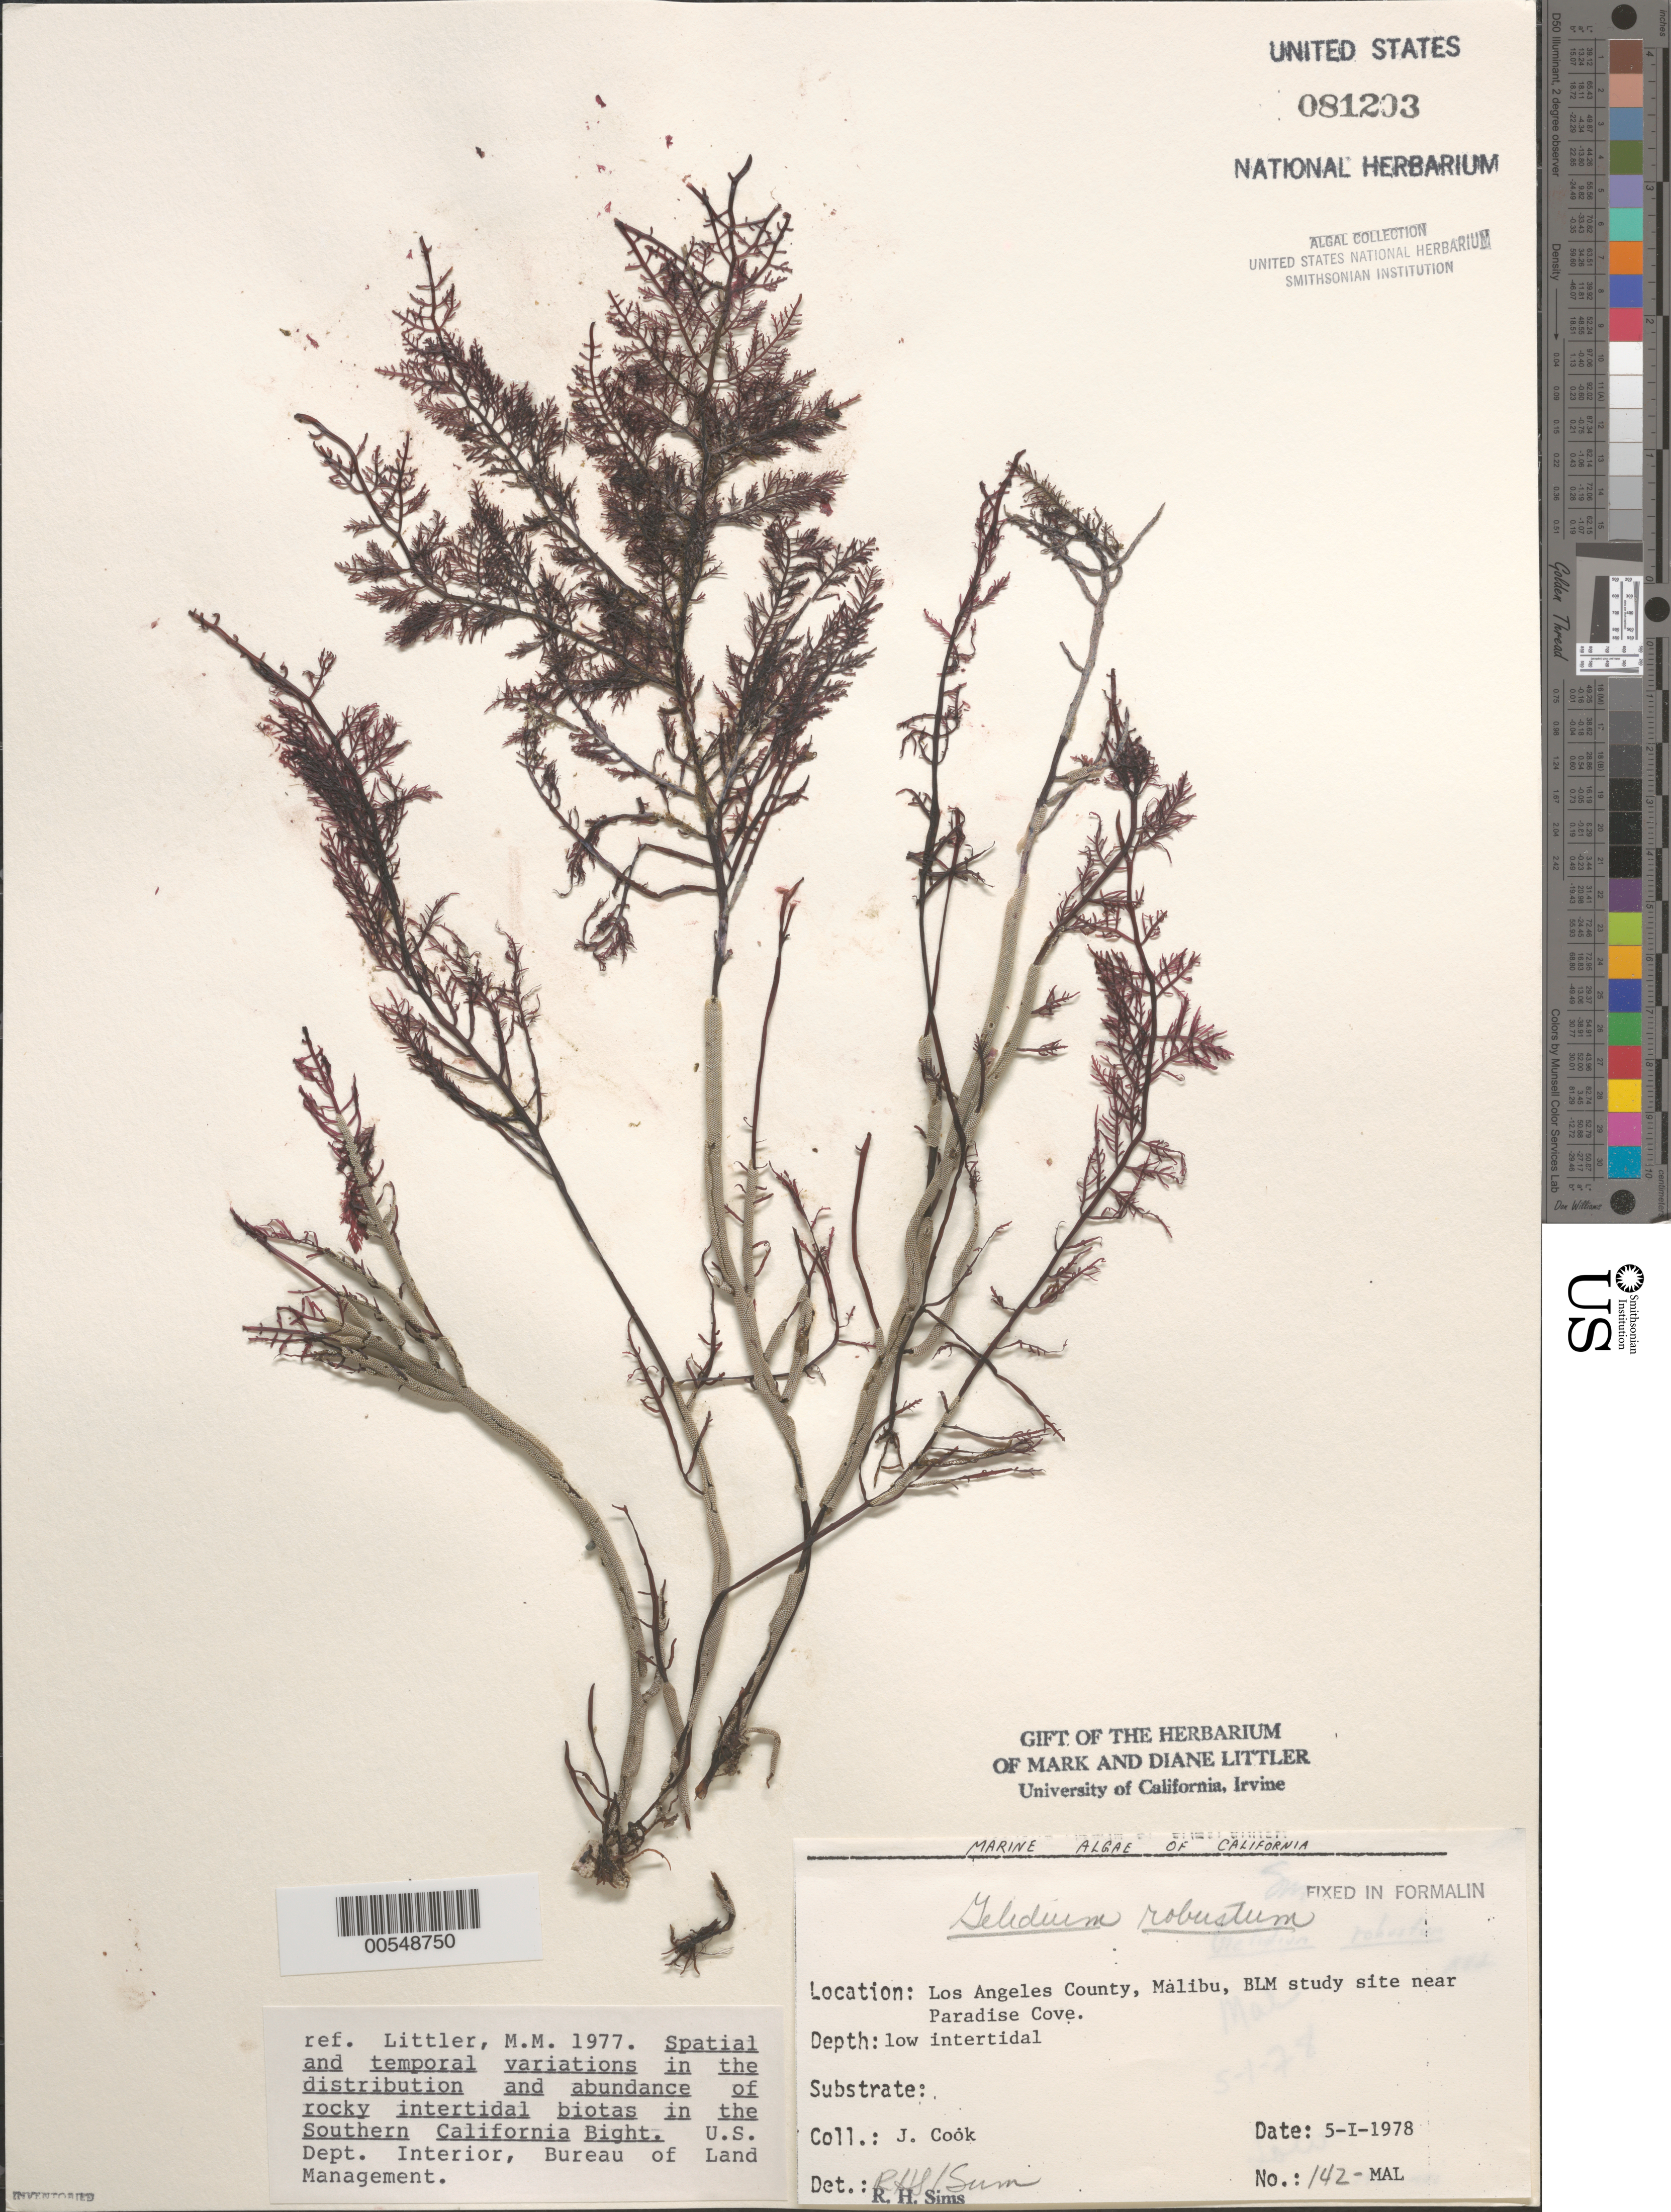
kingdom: Plantae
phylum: Rhodophyta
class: Florideophyceae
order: Gelidiales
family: Gelidiaceae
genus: Gelidium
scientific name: Gelidium robustum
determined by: Sims, Robert H.; Murray, S. N.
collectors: J. Cook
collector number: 142-mal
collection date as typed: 05 Jan 1978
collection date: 1978-01-05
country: United States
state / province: California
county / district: Los Angeles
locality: Malibu, near Paradise Cove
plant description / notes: BLM-SOCALBIGHT Rocky Intertidal Survey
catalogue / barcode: US 81203